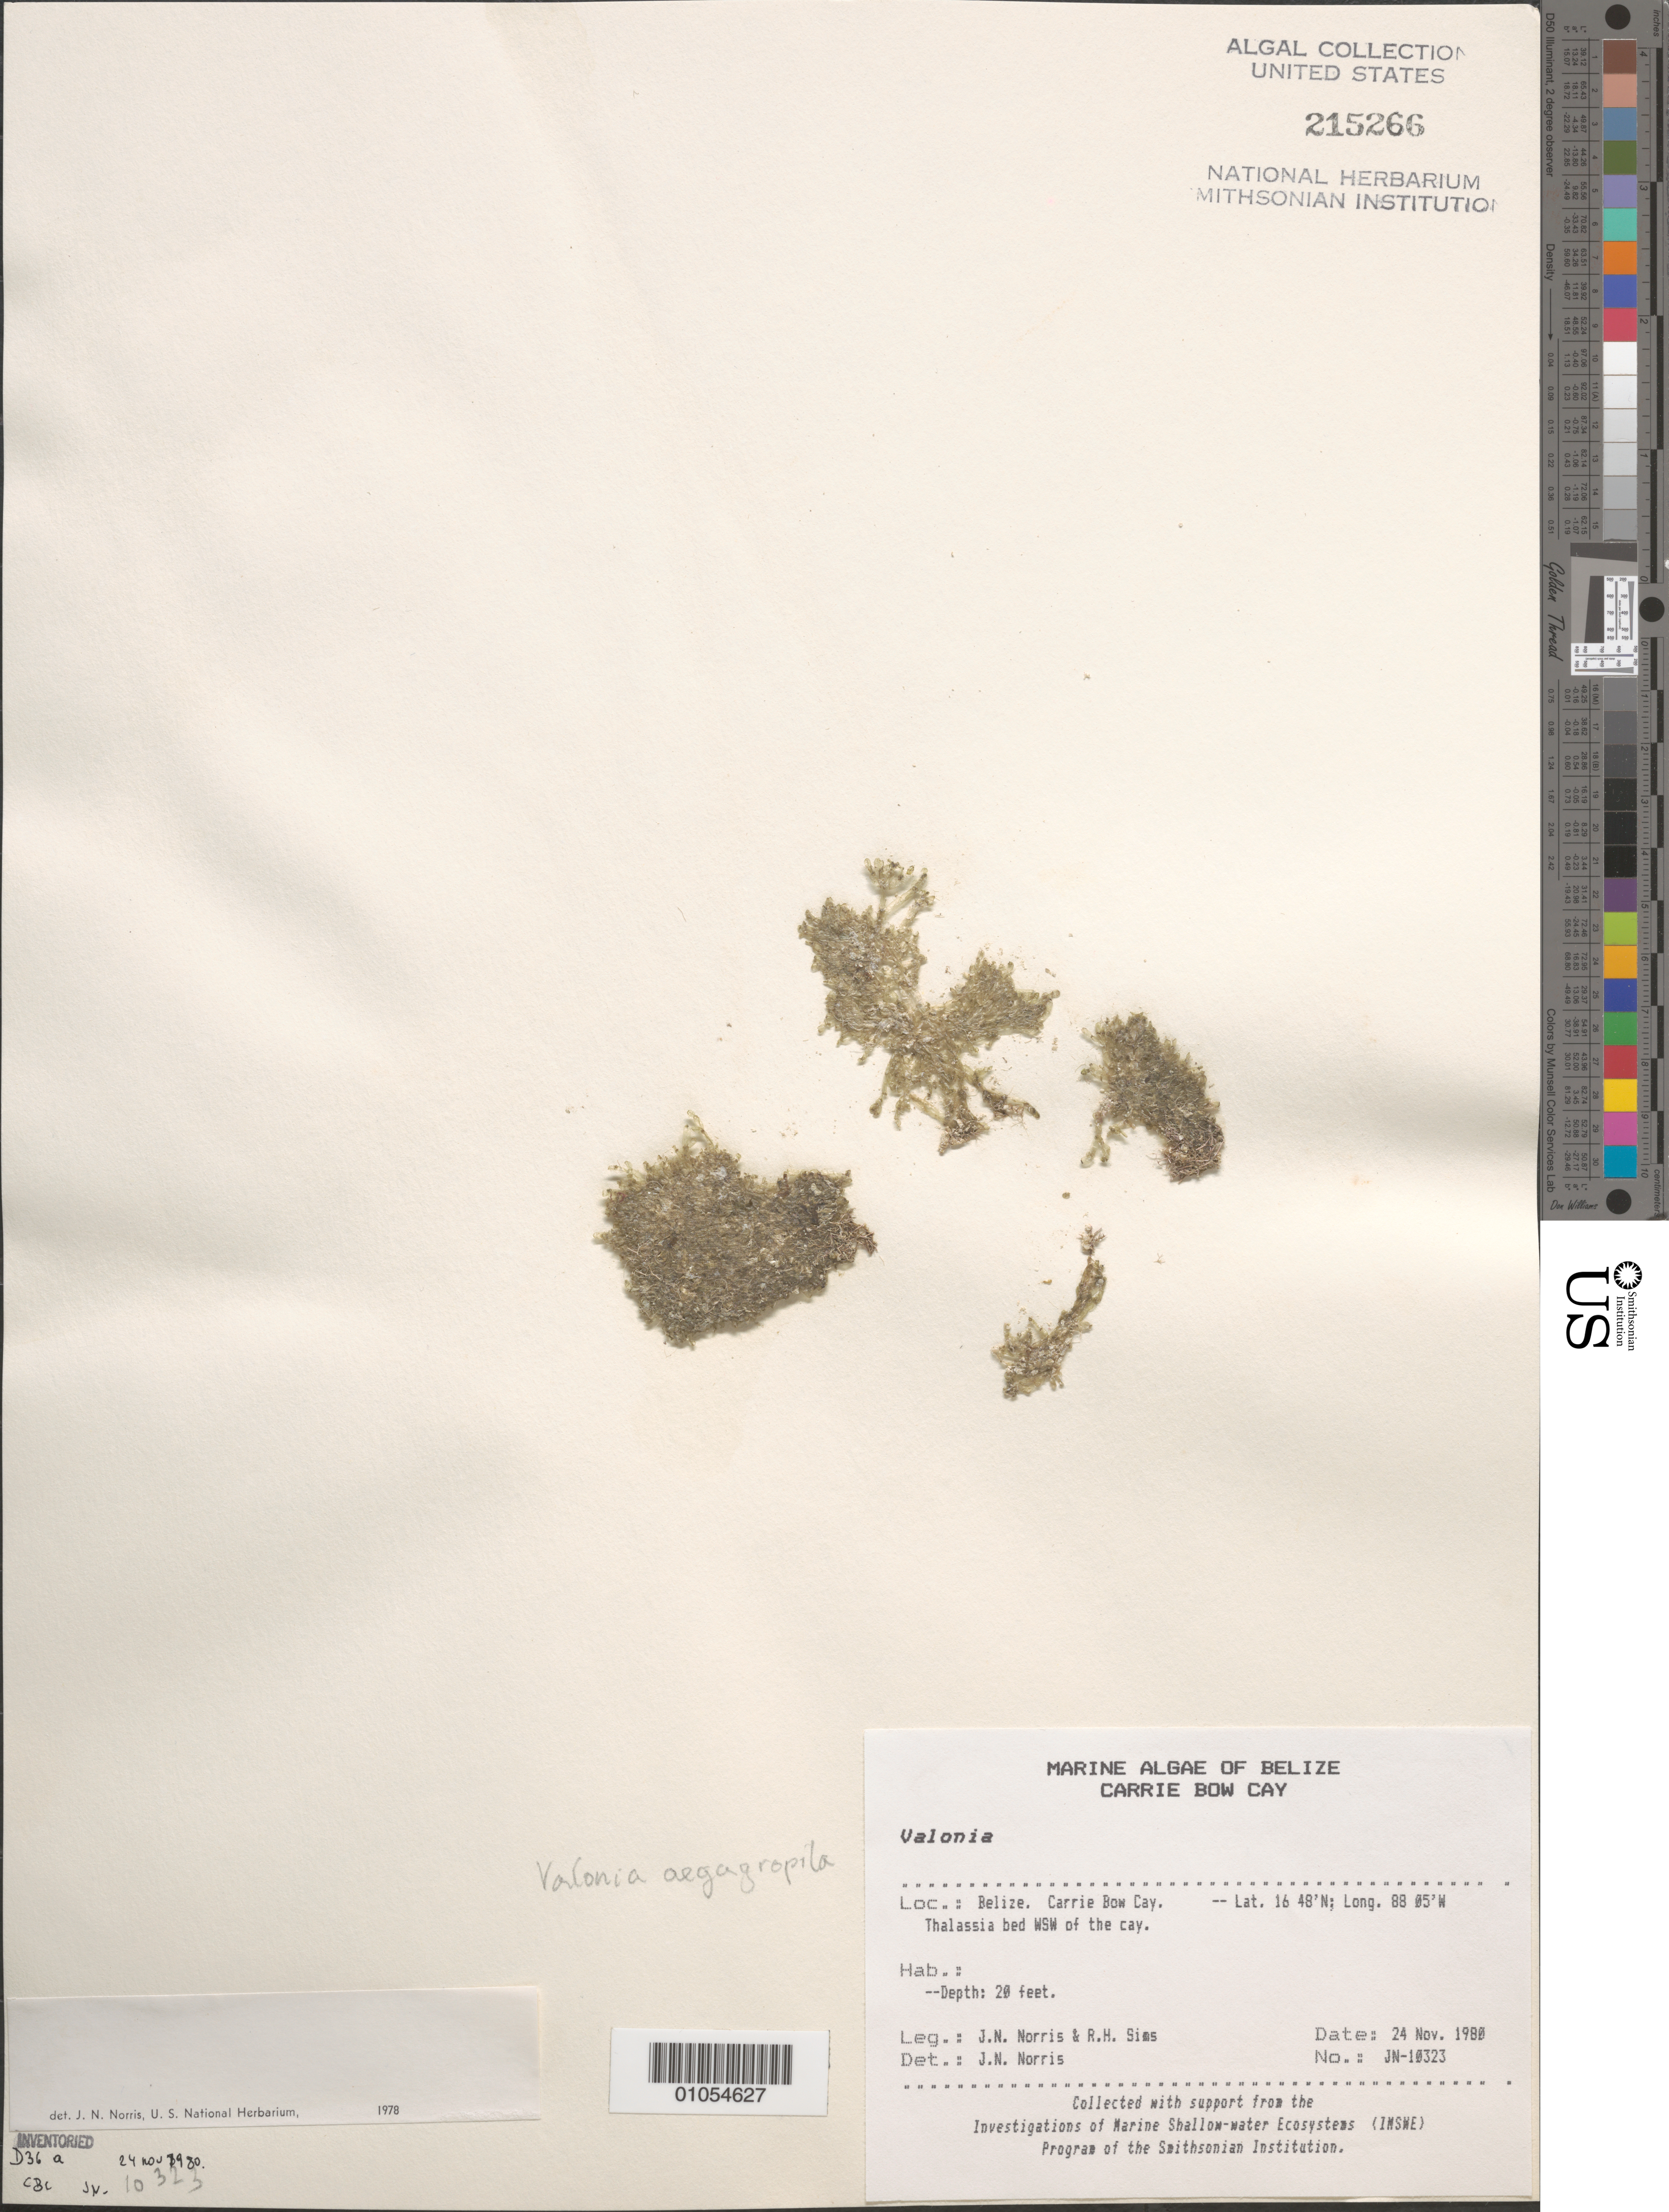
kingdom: Plantae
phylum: Chlorophyta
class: Ulvophyceae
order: Siphonocladales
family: Valoniaceae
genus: Valonia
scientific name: Valonia aegagropila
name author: C. Agardh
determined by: Norris, James N.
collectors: J. N. Norris & R. H. Sims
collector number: JN-10323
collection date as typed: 24 Nov 1980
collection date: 1980-11-24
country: Belize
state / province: Stann Creek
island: Carrie Bow Cay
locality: Thalassia bed west southwest of Carrie Bow Cay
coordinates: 16 48'N, 88 05'W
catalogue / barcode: US 215266